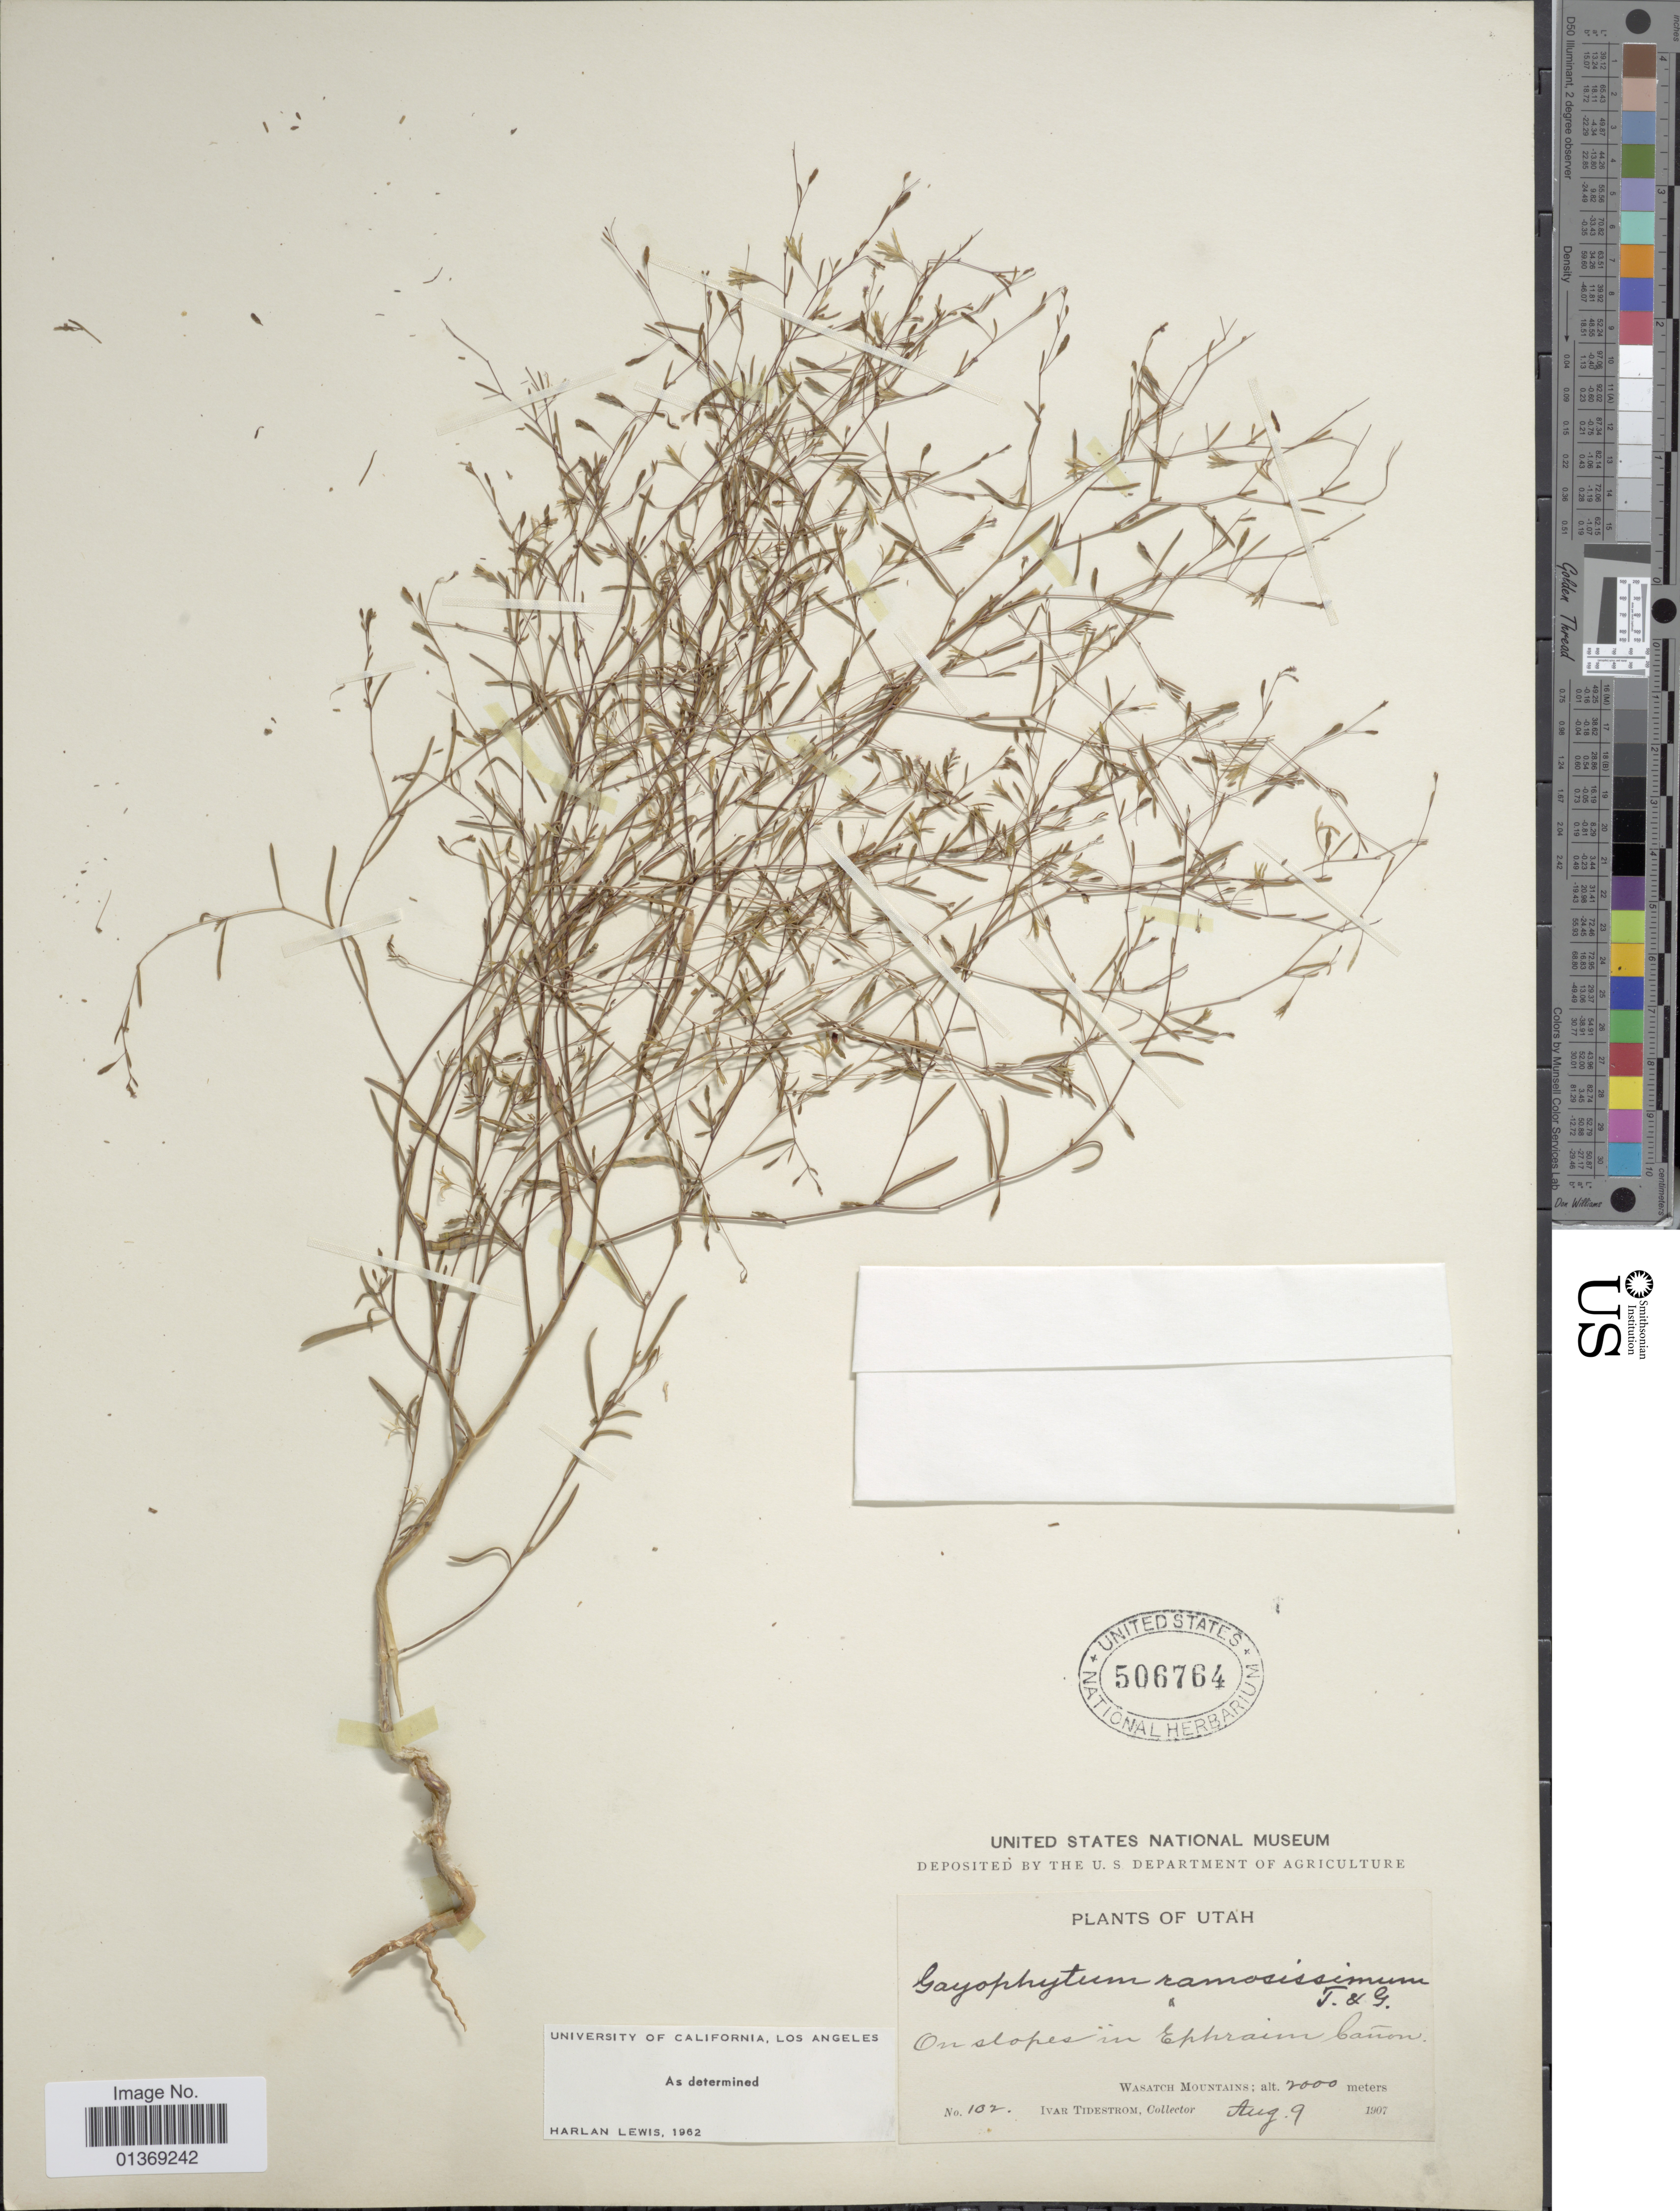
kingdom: Plantae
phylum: Tracheophyta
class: Magnoliopsida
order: Myrtales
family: Onagraceae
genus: Gayophytum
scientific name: Gayophytum ramosissimum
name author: Torr. & A. Gray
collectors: I. F. Tidestrom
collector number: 102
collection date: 1907-08-09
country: United States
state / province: Utah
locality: On slopes in Ephraim Cañon, Wasatch Mountains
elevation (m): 2000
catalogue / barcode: US 506764